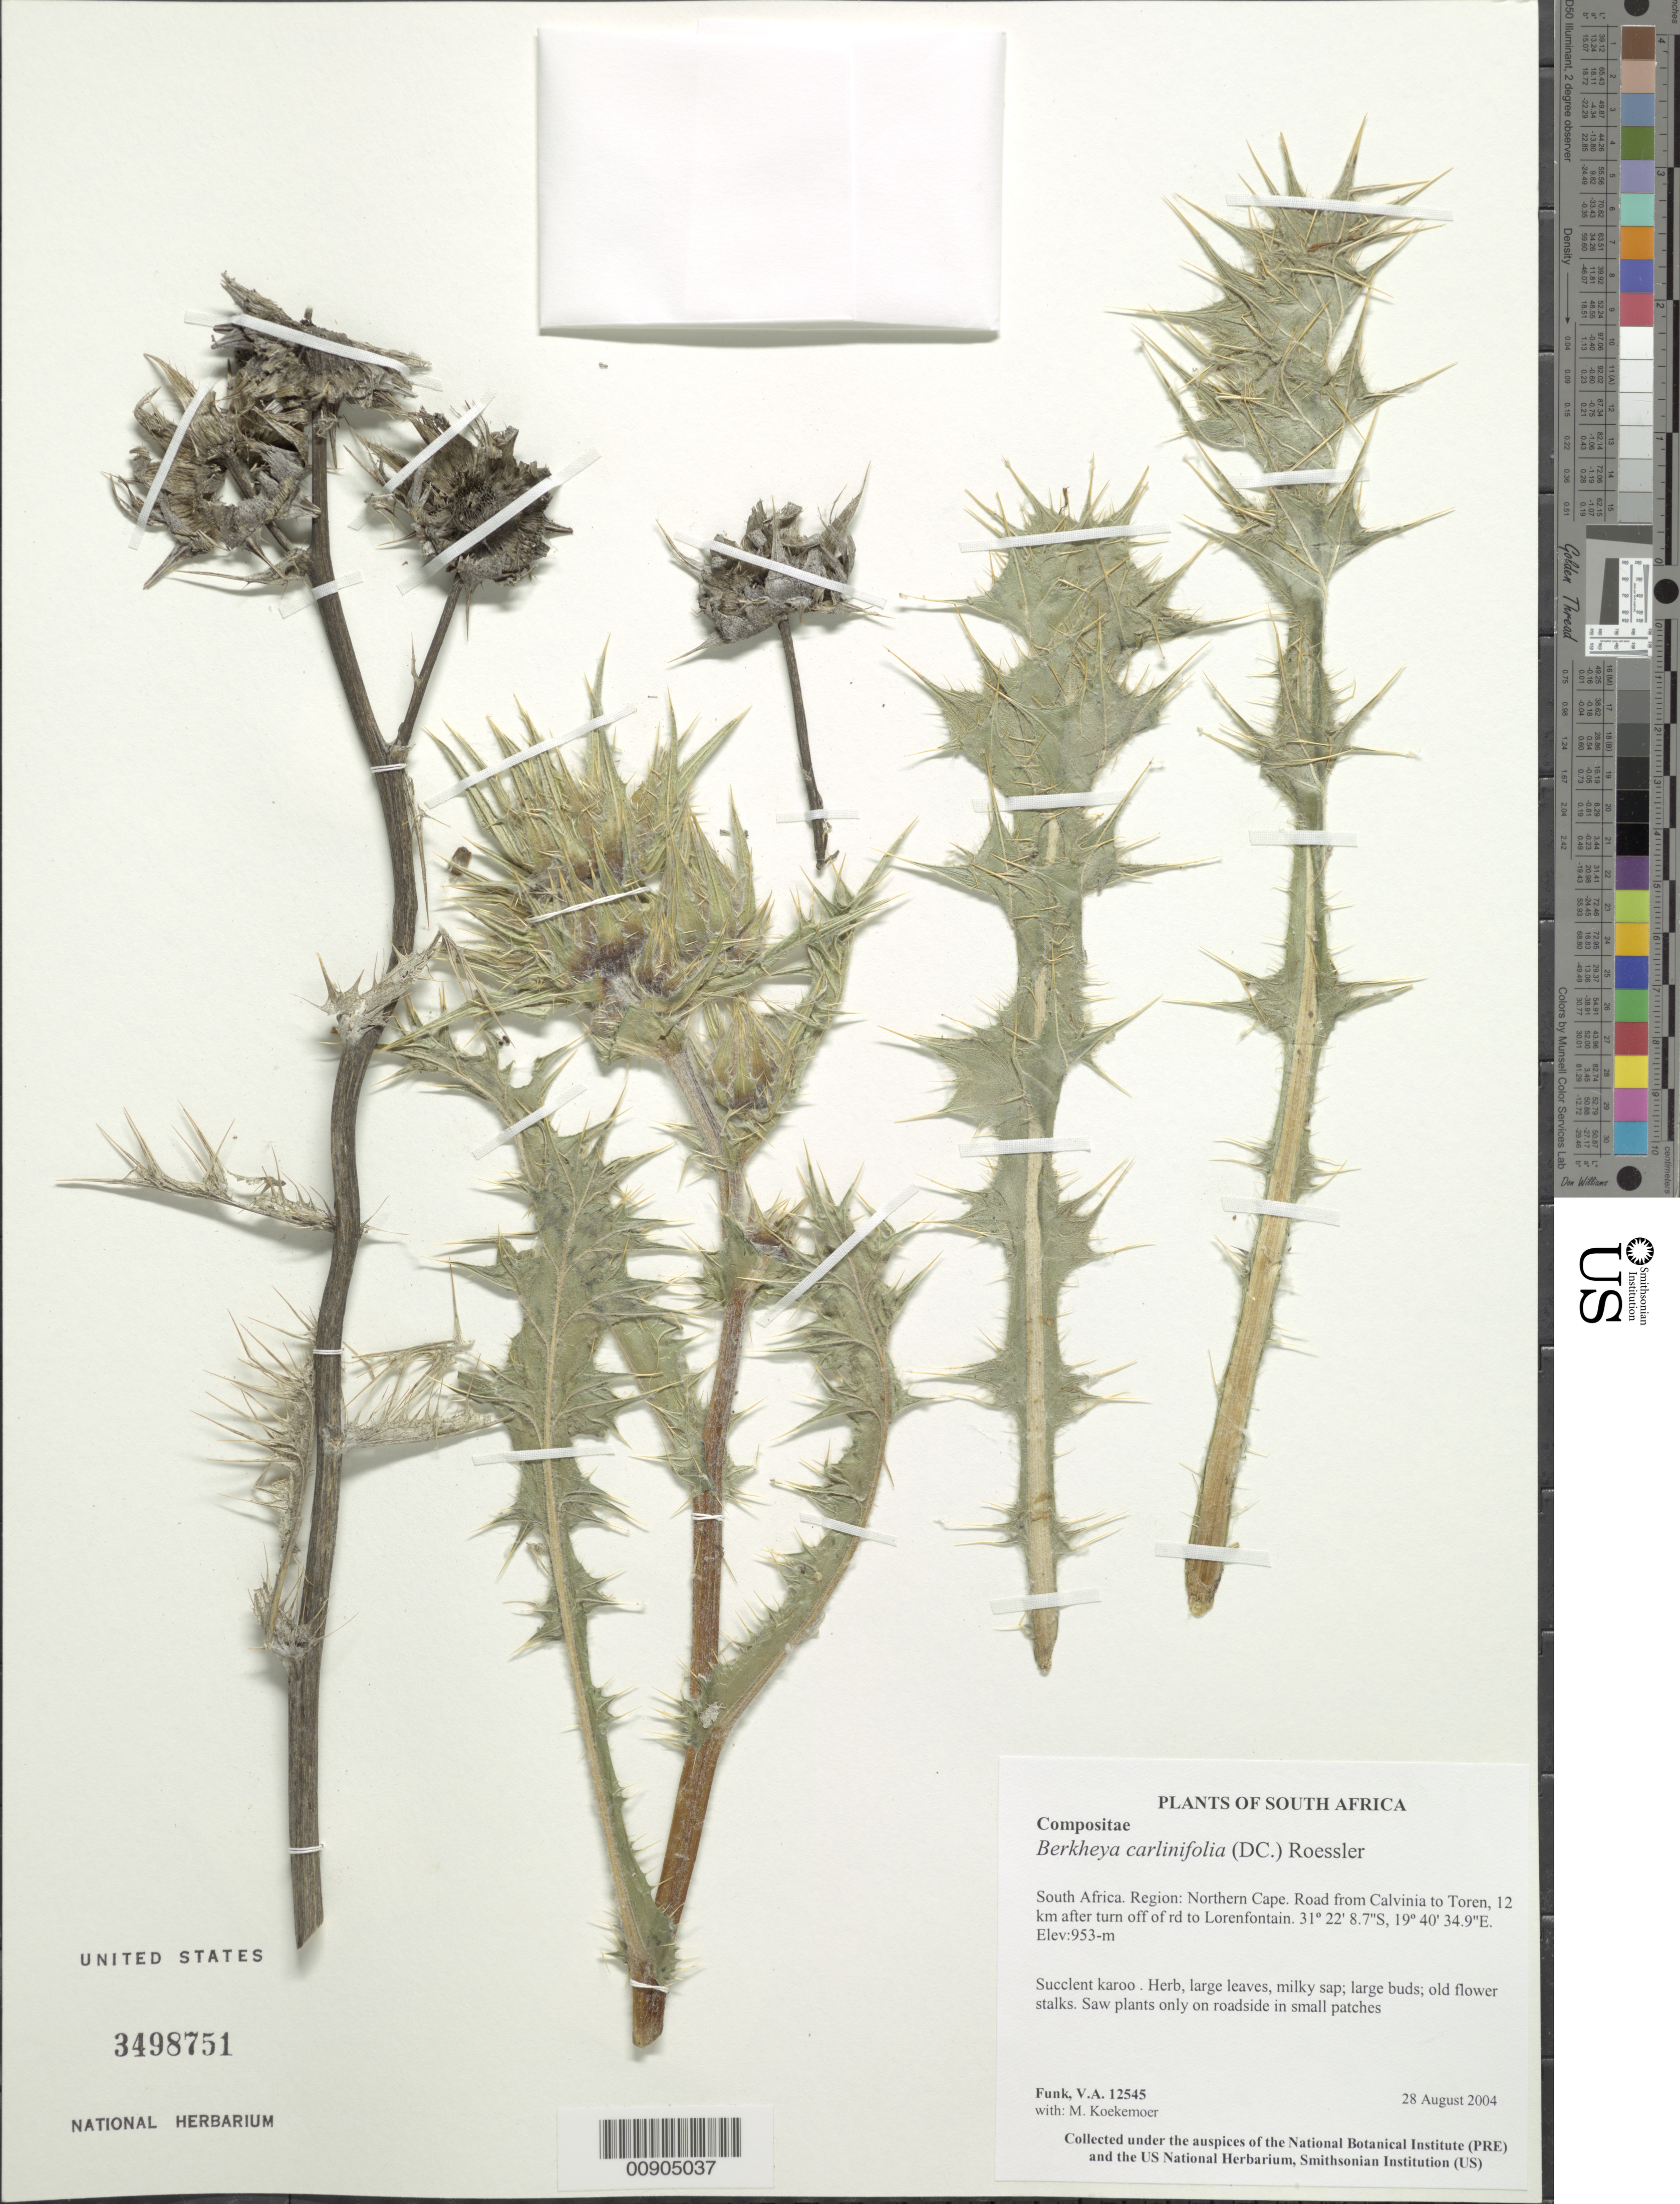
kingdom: Plantae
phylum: Tracheophyta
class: Magnoliopsida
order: Asterales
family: Asteraceae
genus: Berkheya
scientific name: Berkheya carlinifolia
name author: (DC.) Roessler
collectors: V. Funk & M. Koekemoer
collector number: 12545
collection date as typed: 28 August 2004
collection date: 2004-08-28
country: South Africa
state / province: Northern Cape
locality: Northern Cape, road from Calvinia to Toren, 12 km after turn off of road to Lorenfontain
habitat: Succulent karoo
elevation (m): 953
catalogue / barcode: US 3498751